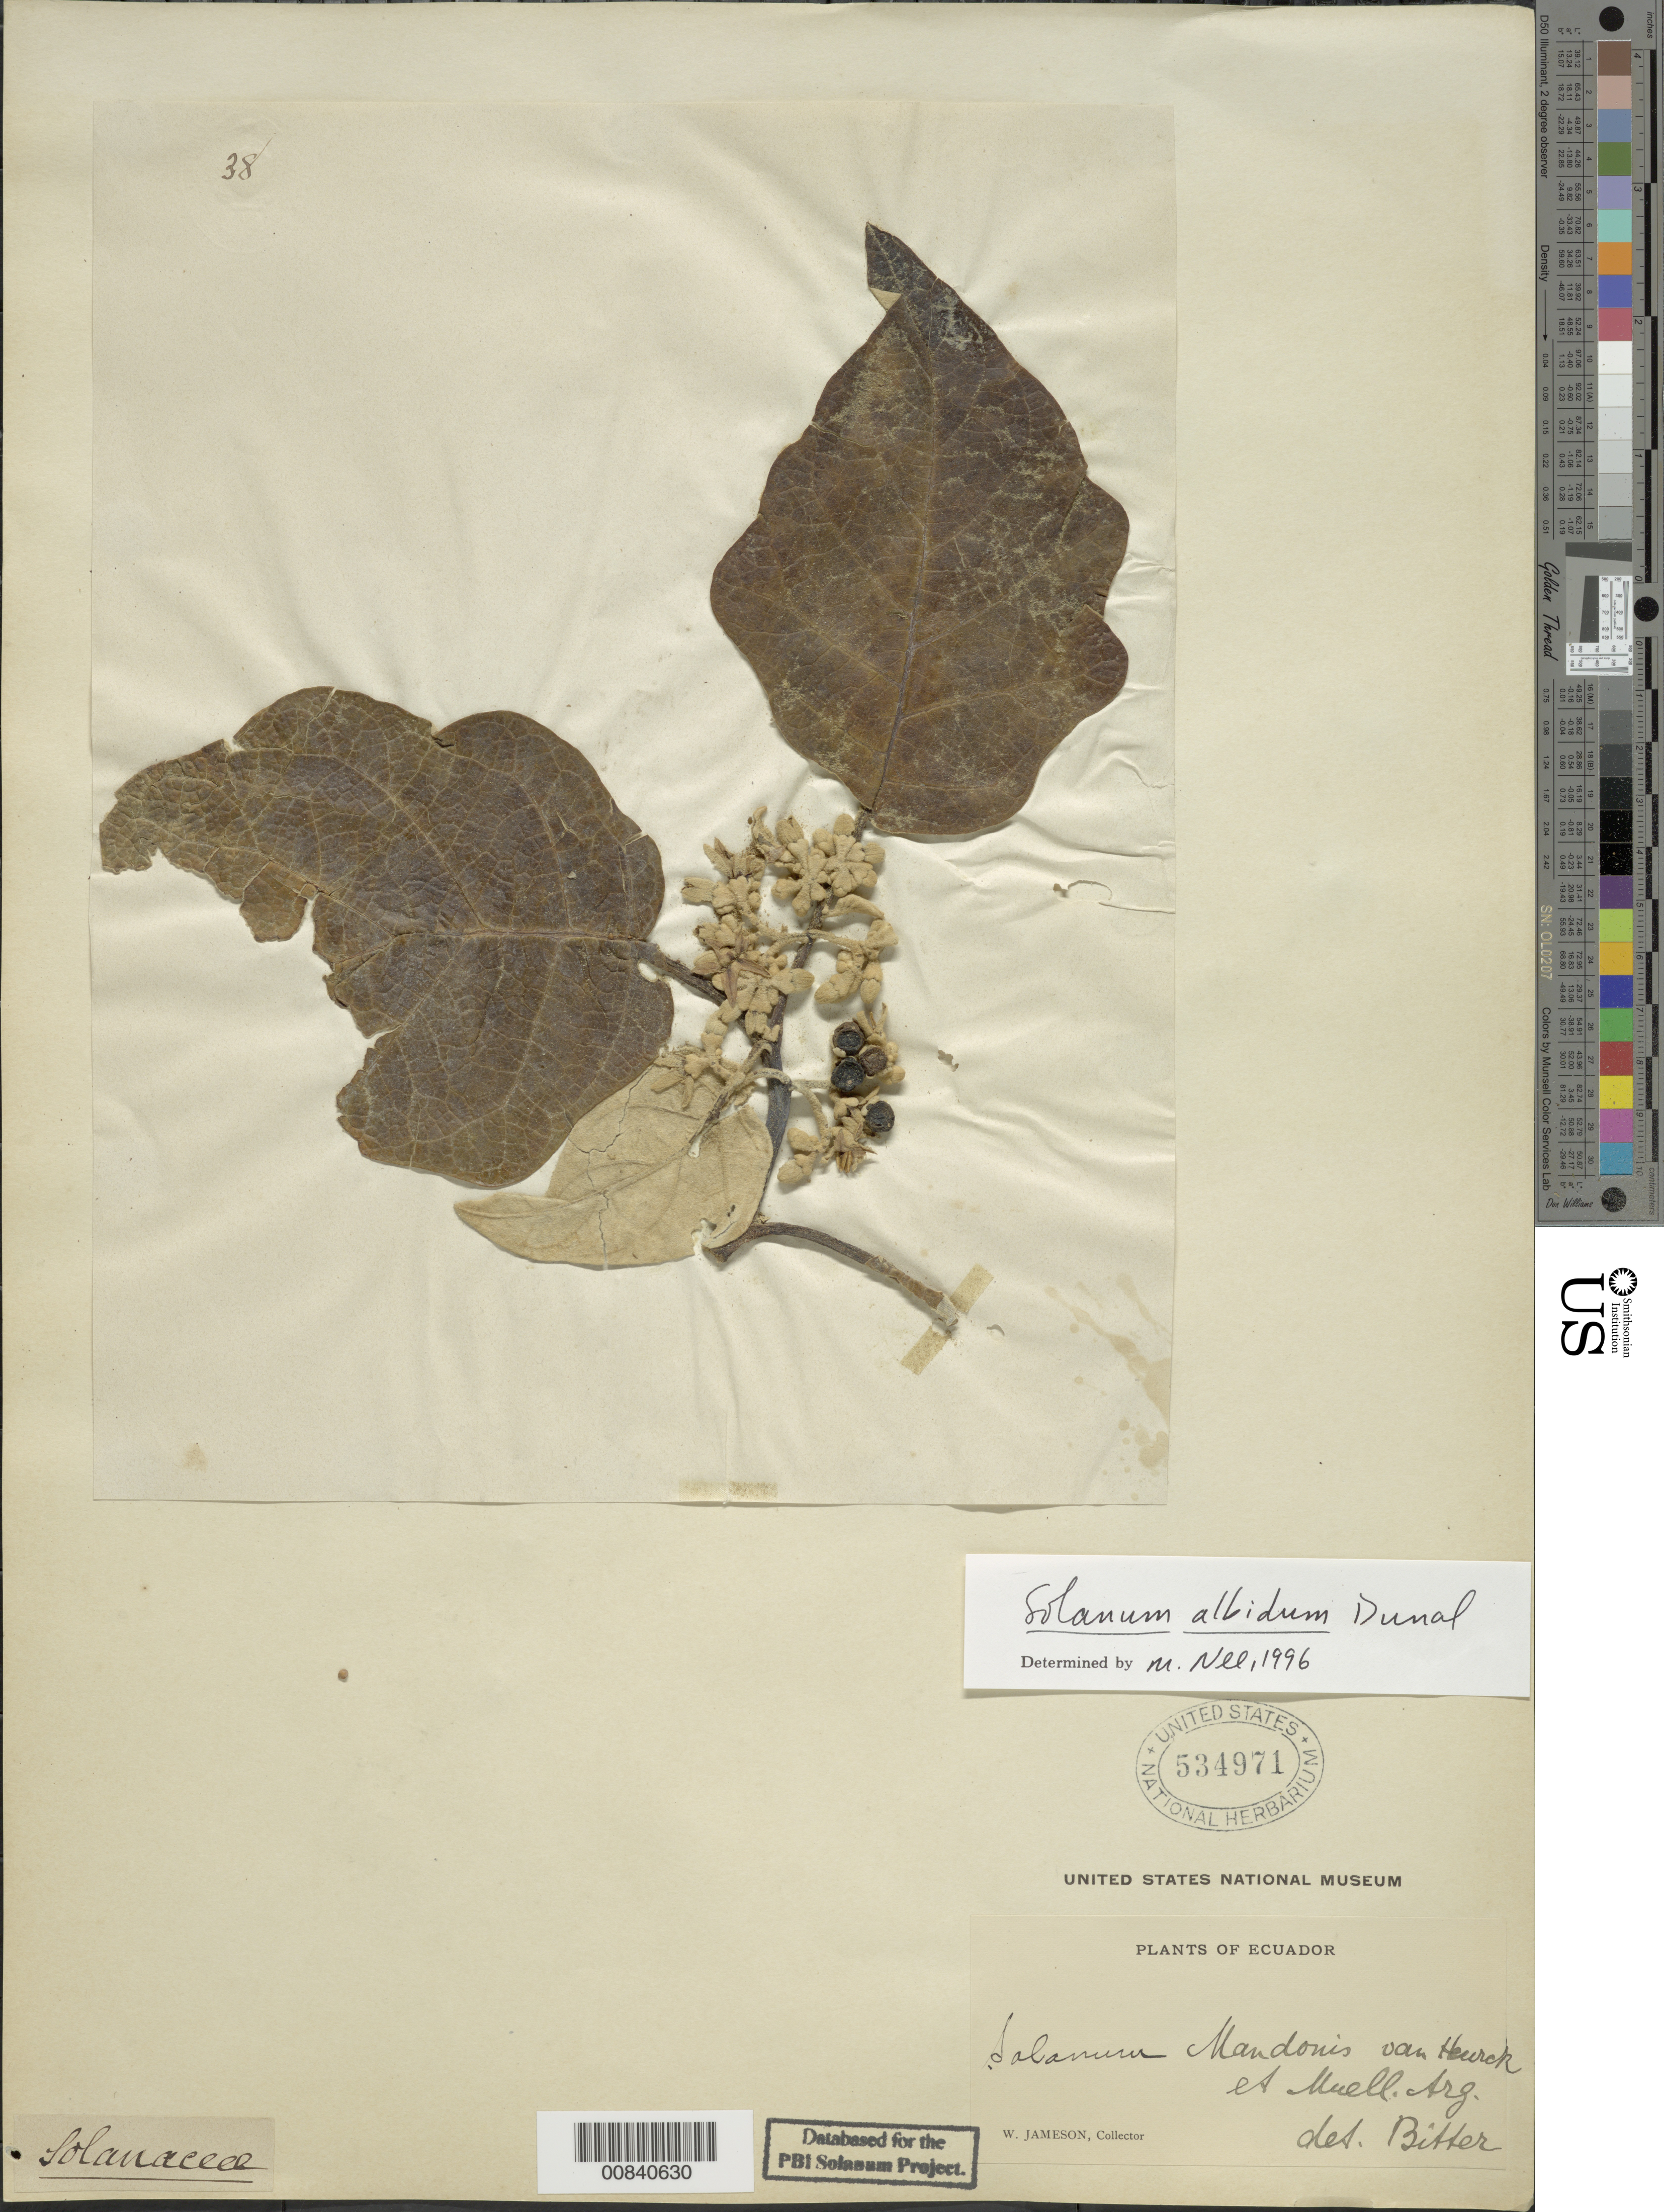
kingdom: Plantae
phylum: Tracheophyta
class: Magnoliopsida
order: Solanales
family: Solanaceae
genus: Solanum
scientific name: Solanum albidum Dunal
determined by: Nee, Michael H.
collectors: W. Jameson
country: Ecuador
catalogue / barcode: US 534971